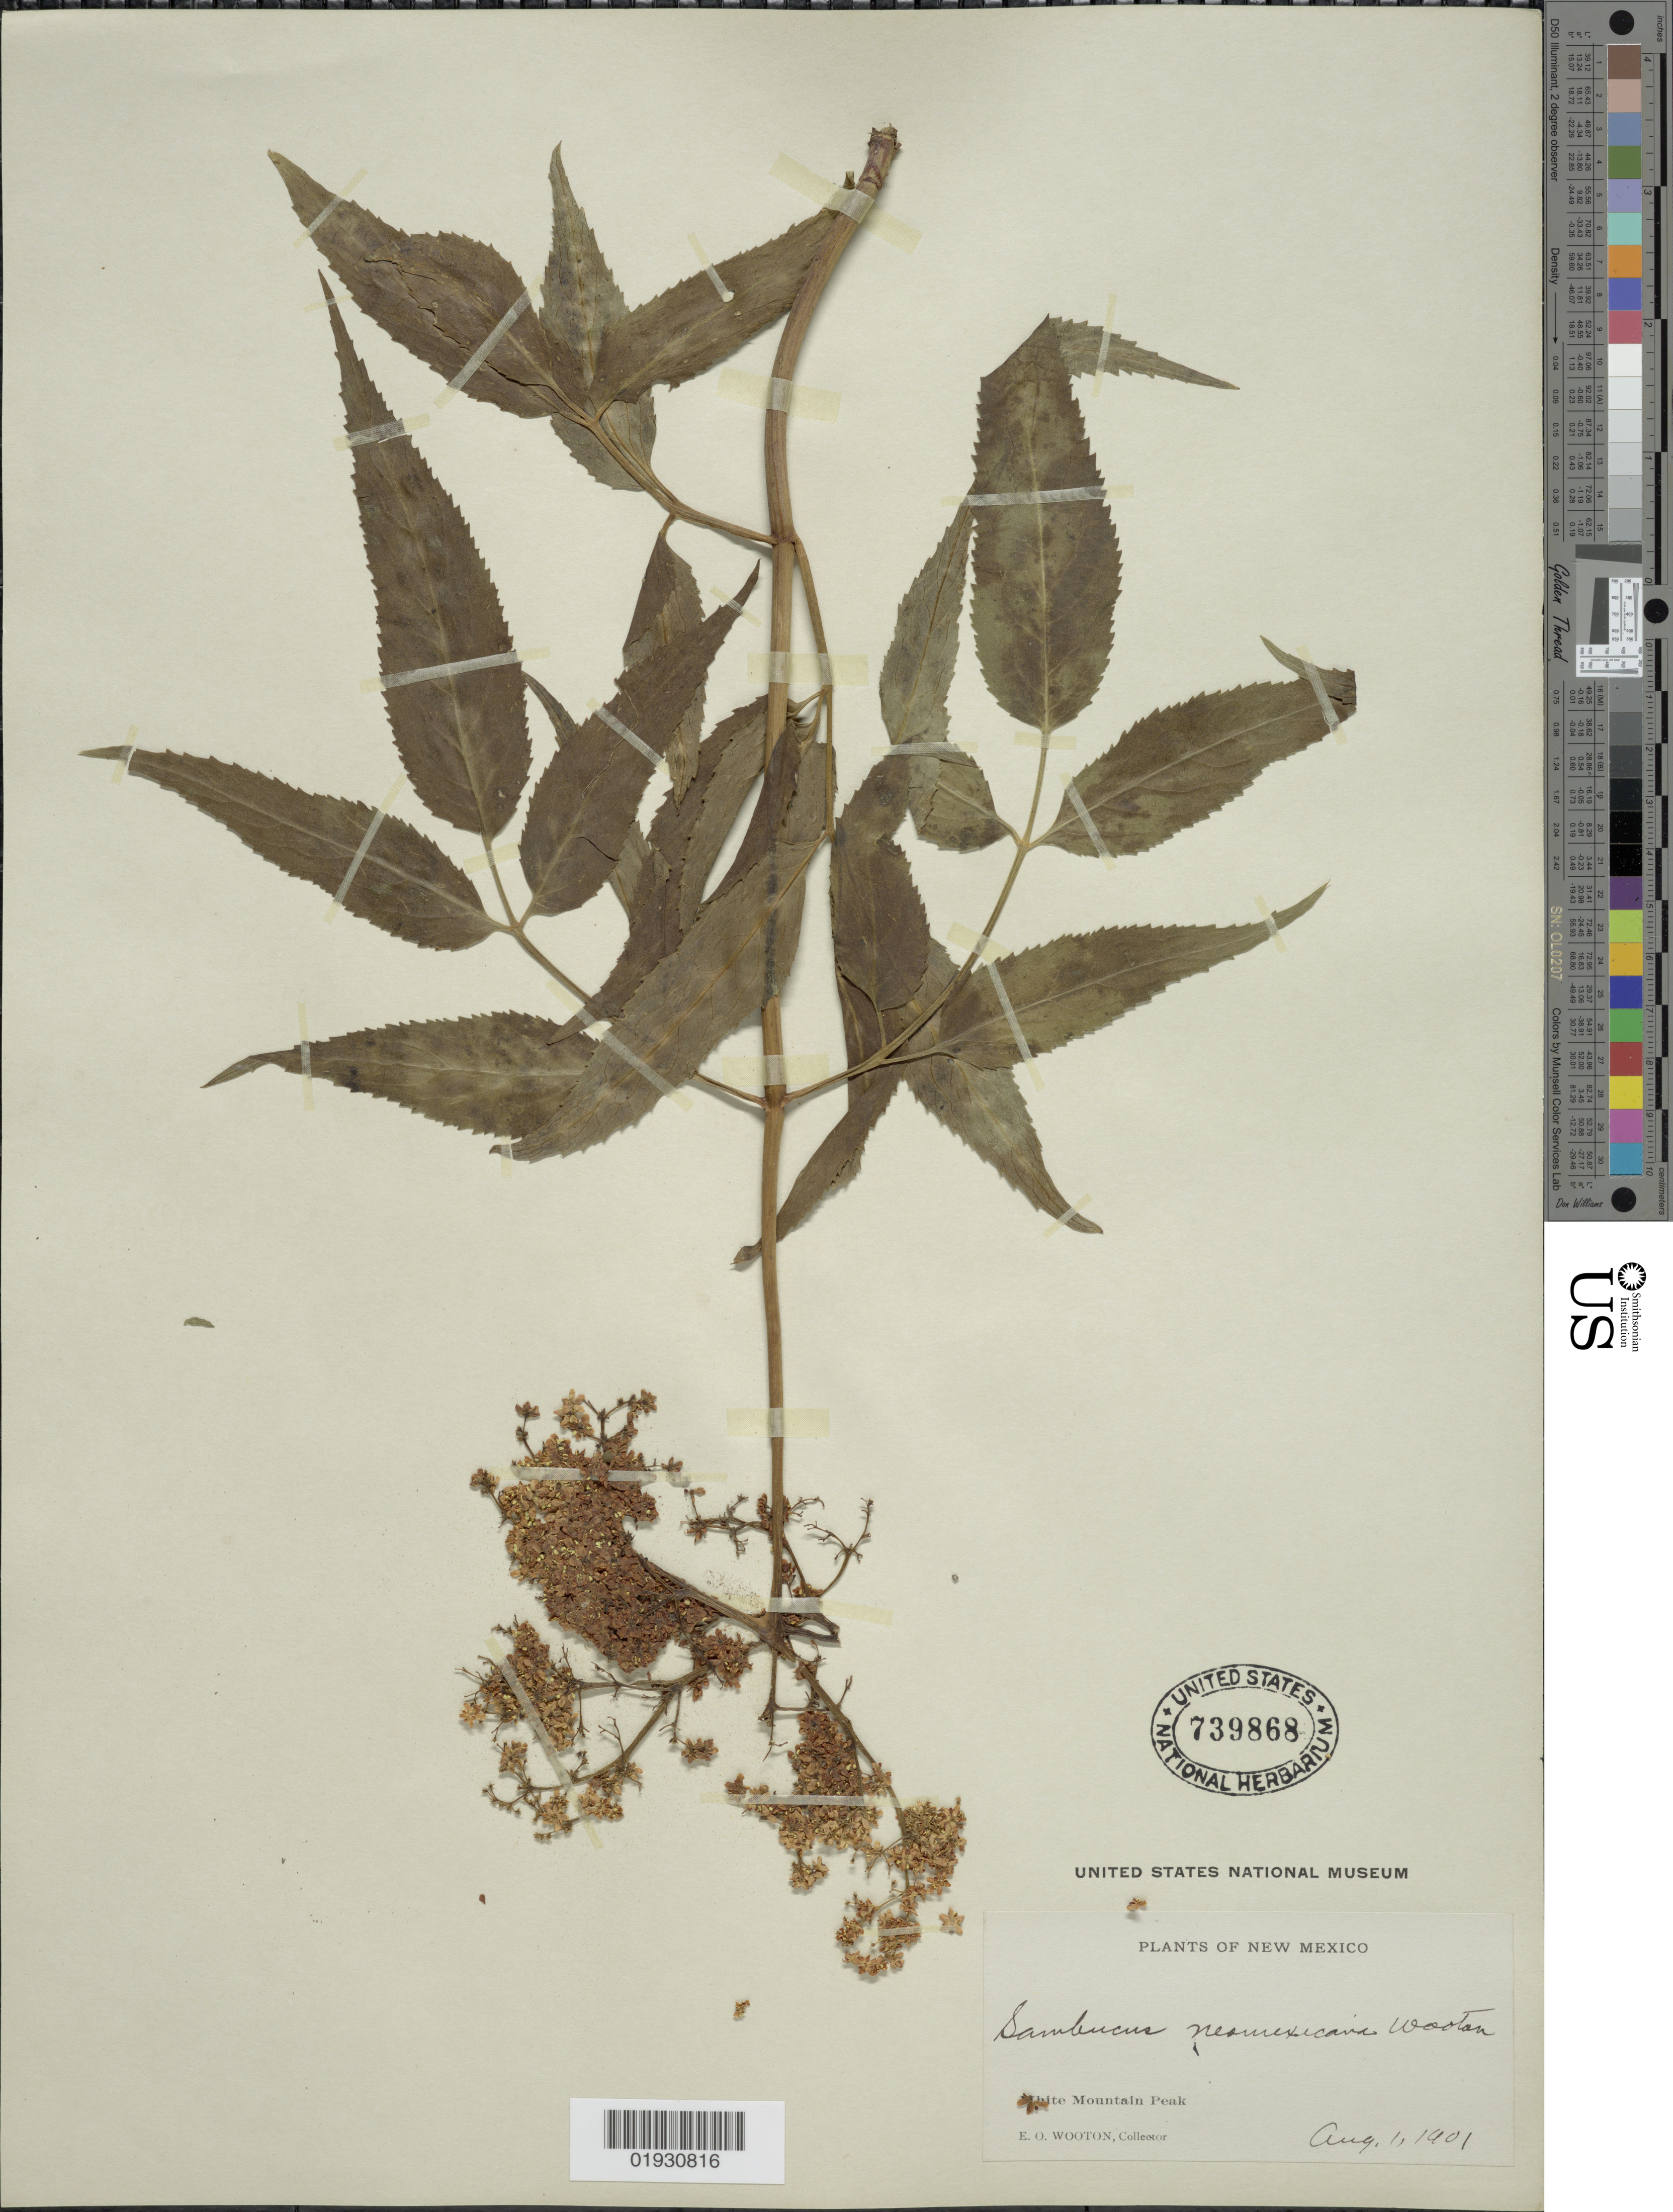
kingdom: Plantae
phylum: Tracheophyta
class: Magnoliopsida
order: Dipsacales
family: Viburnaceae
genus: Sambucus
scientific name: Sambucus cerulea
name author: Raf.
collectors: E. O. Wooton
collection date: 1901-08-01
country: United States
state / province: New Mexico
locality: White Mountain Peak.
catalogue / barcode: US 739868